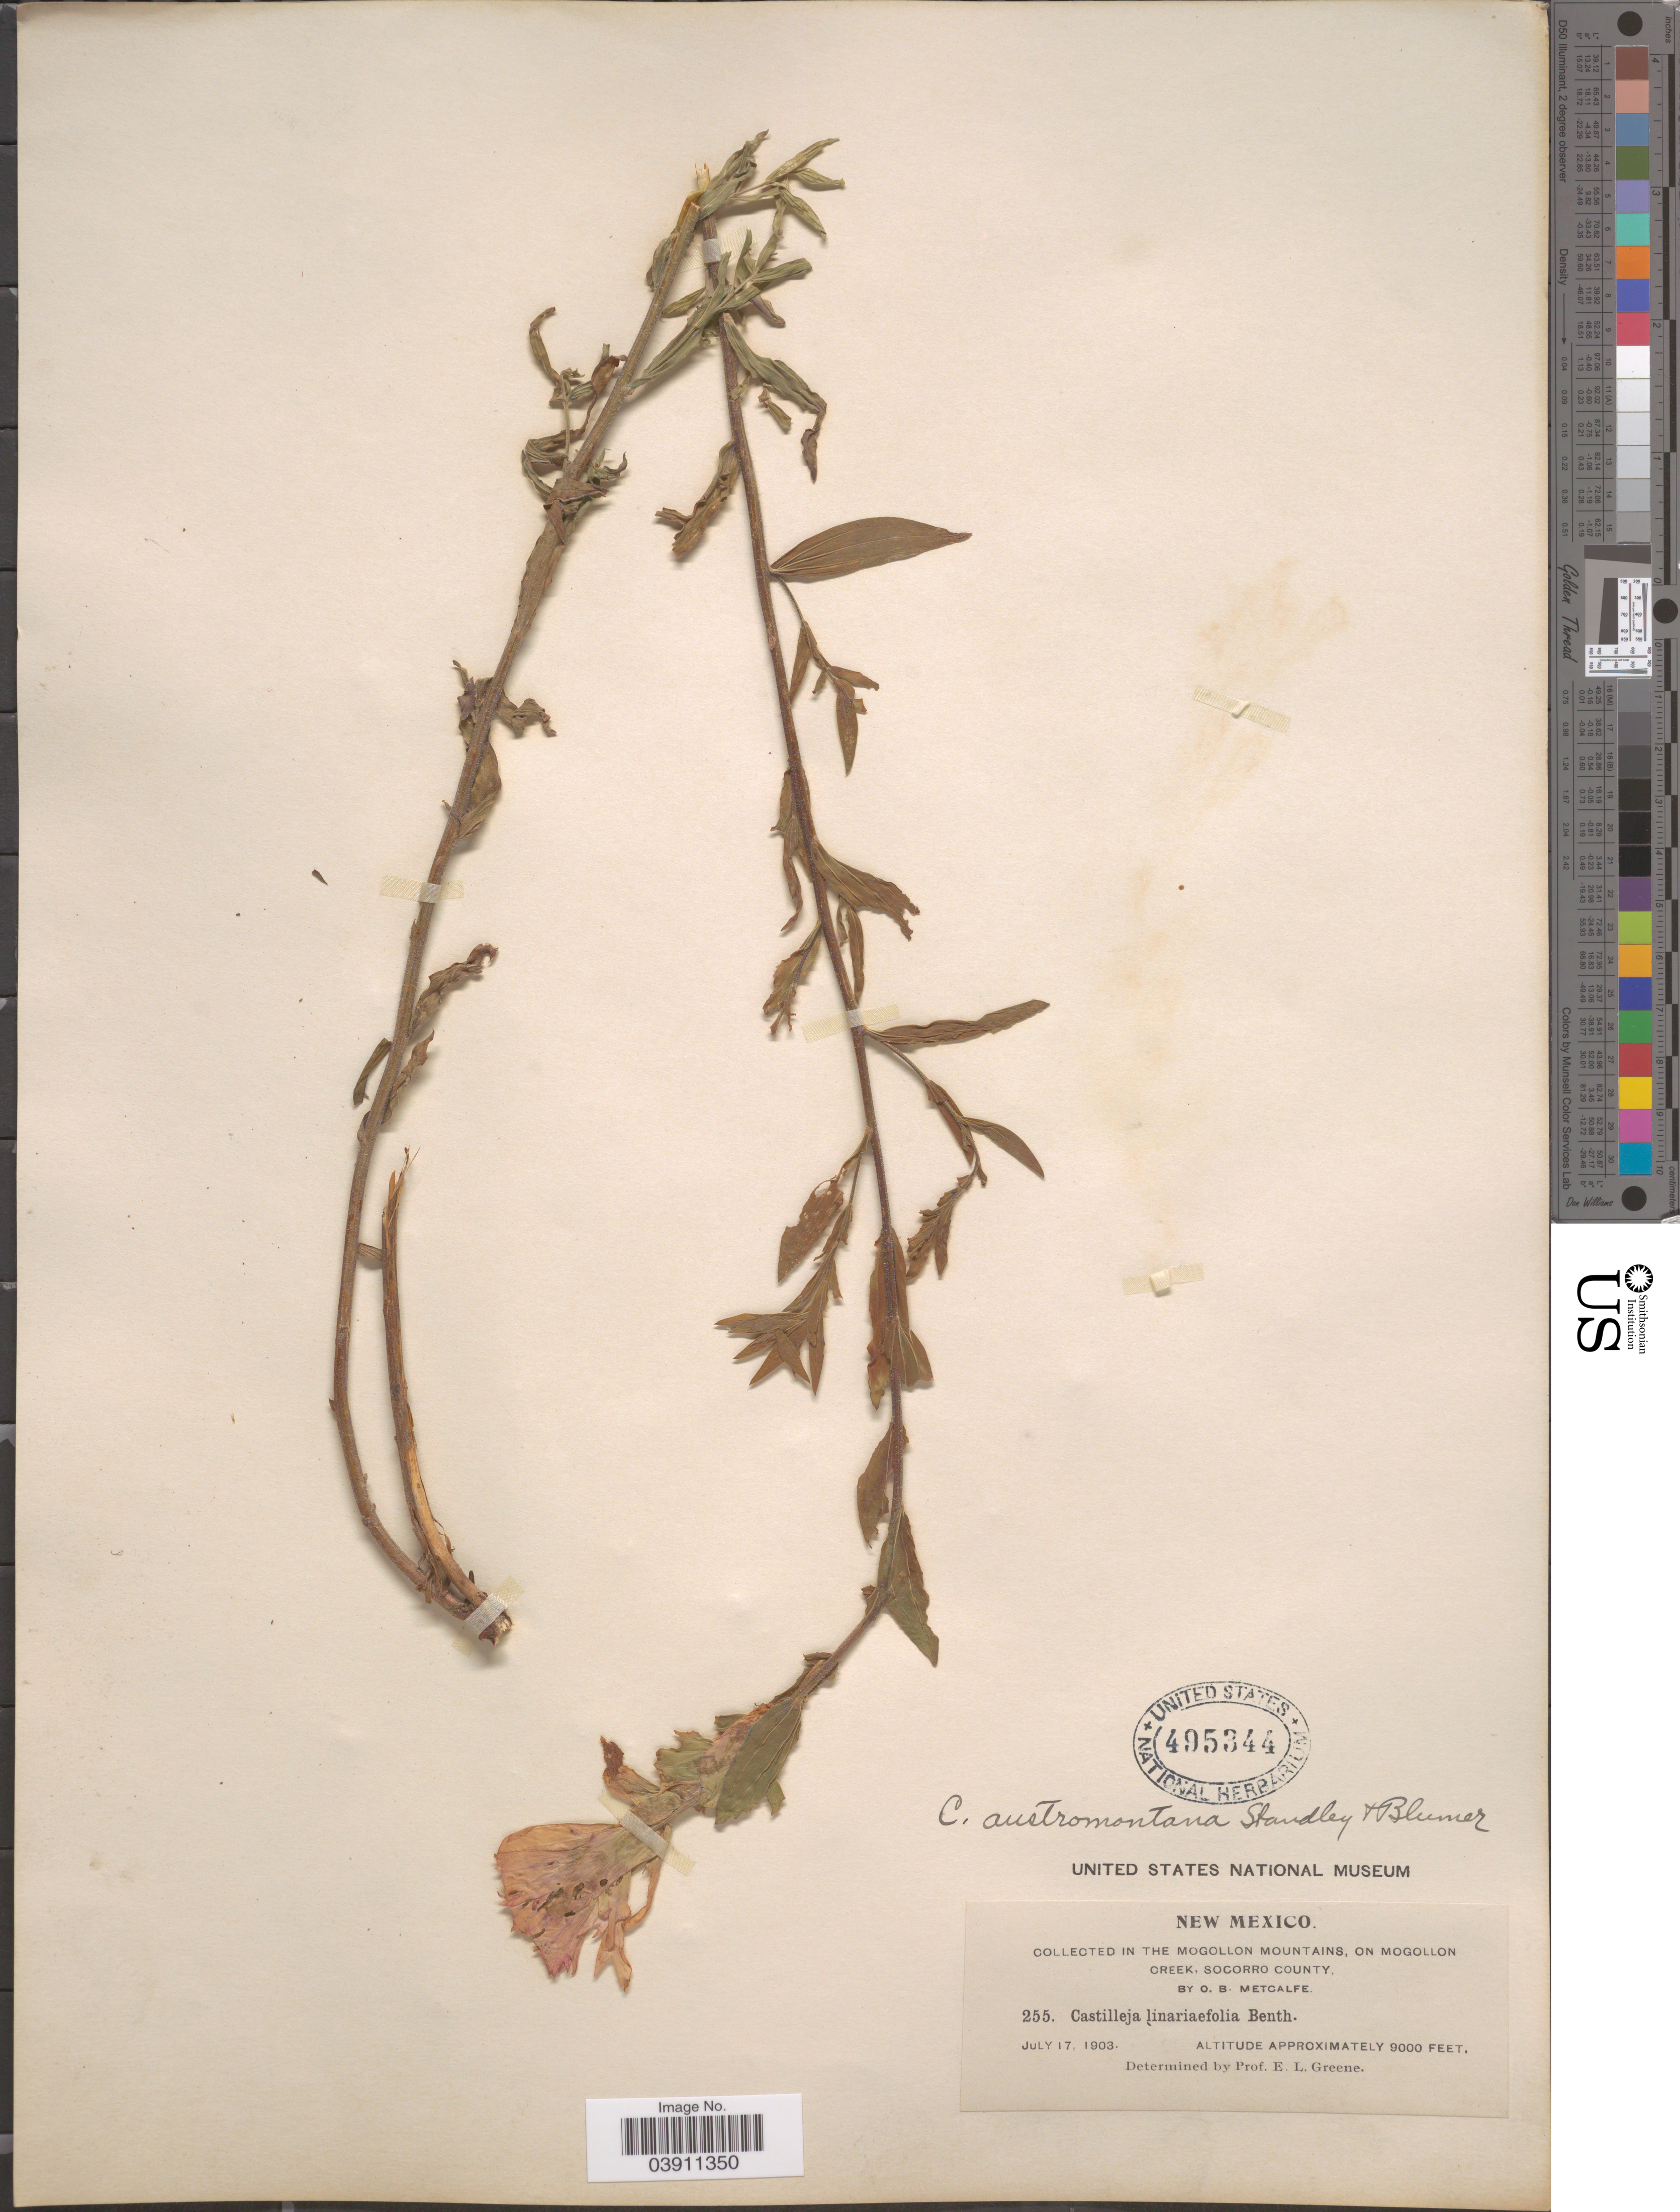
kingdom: Plantae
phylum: Tracheophyta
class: Magnoliopsida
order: Lamiales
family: Orobanchaceae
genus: Castilleja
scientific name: Castilleja austromontana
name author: Standl. & Blumer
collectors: O. B. Metcalfe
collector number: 255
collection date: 1903-07-17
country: United States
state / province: New Mexico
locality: In the Mogollon Mountains, on Mogollon Creek, Socorro County.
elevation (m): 2743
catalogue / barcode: US 495344